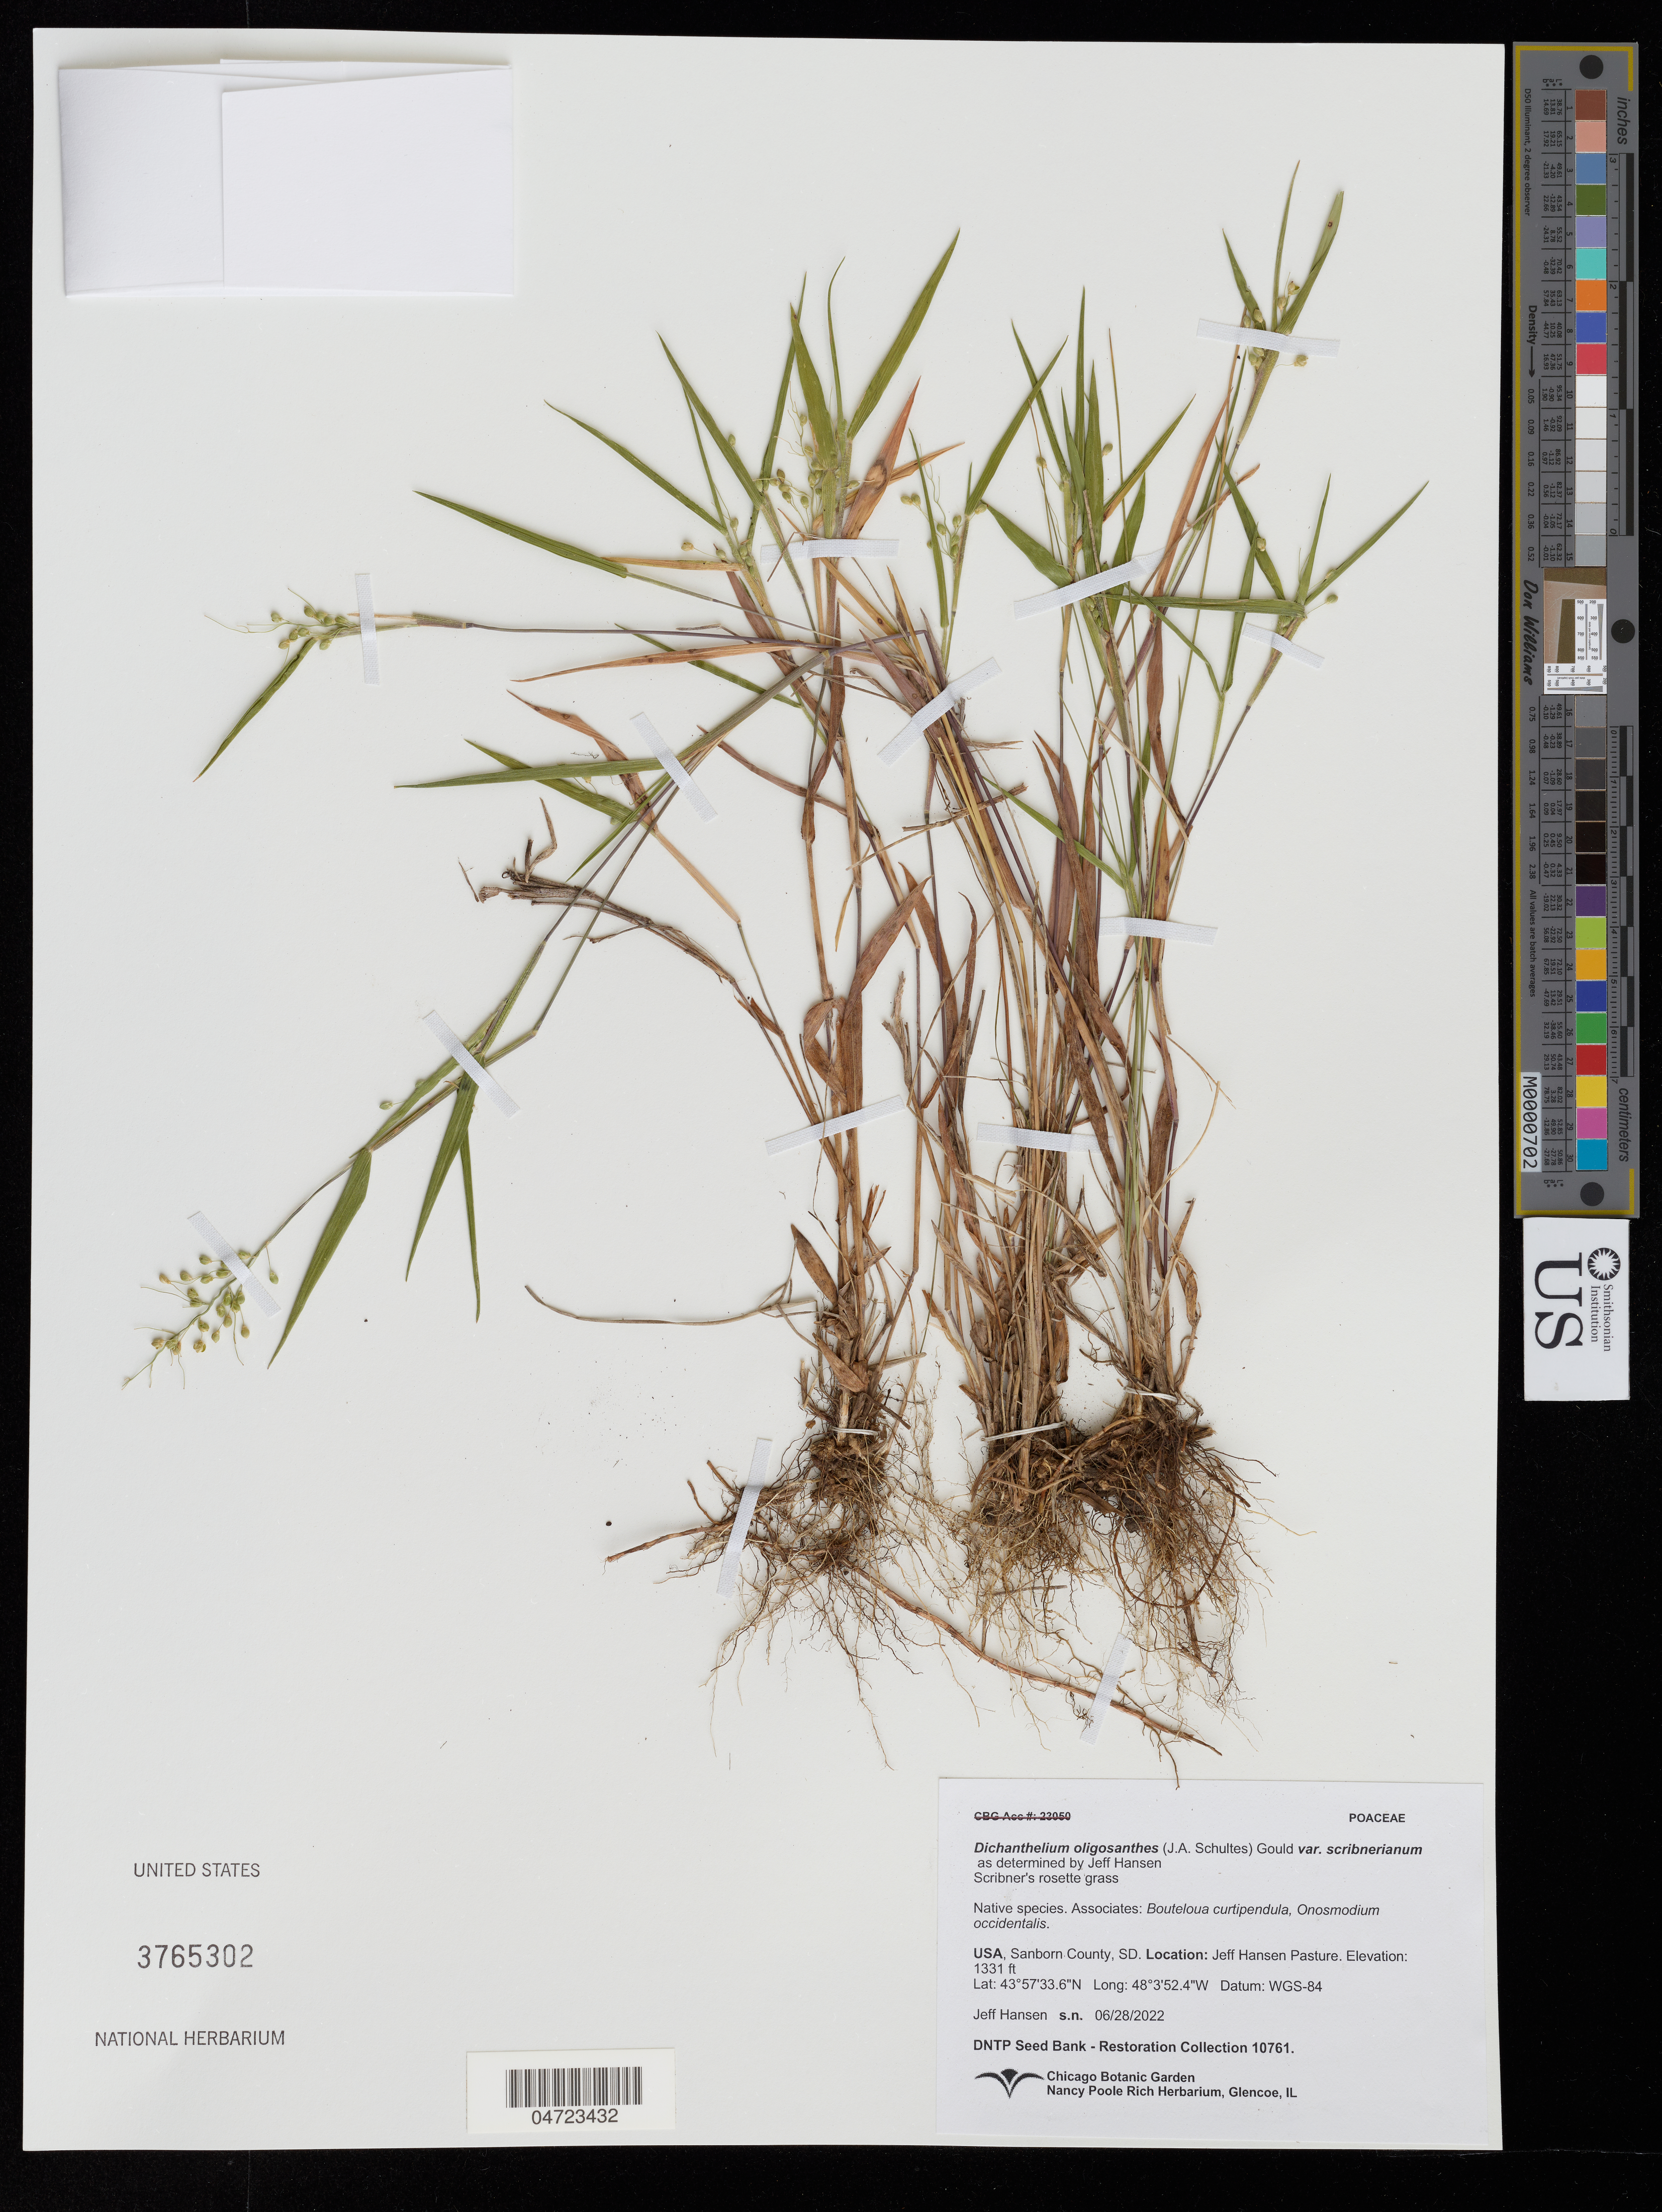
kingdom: Plantae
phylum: Tracheophyta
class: Liliopsida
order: Poales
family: Poaceae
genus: Dichanthelium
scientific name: Dichanthelium oligosanthes var. scribnerianum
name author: (Nash) Gould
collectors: J. Hansen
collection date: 2022-06-28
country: United States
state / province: South Dakota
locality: Sanborn County, SD. Jeff Hansen Pasture.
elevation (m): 406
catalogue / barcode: US 3765302